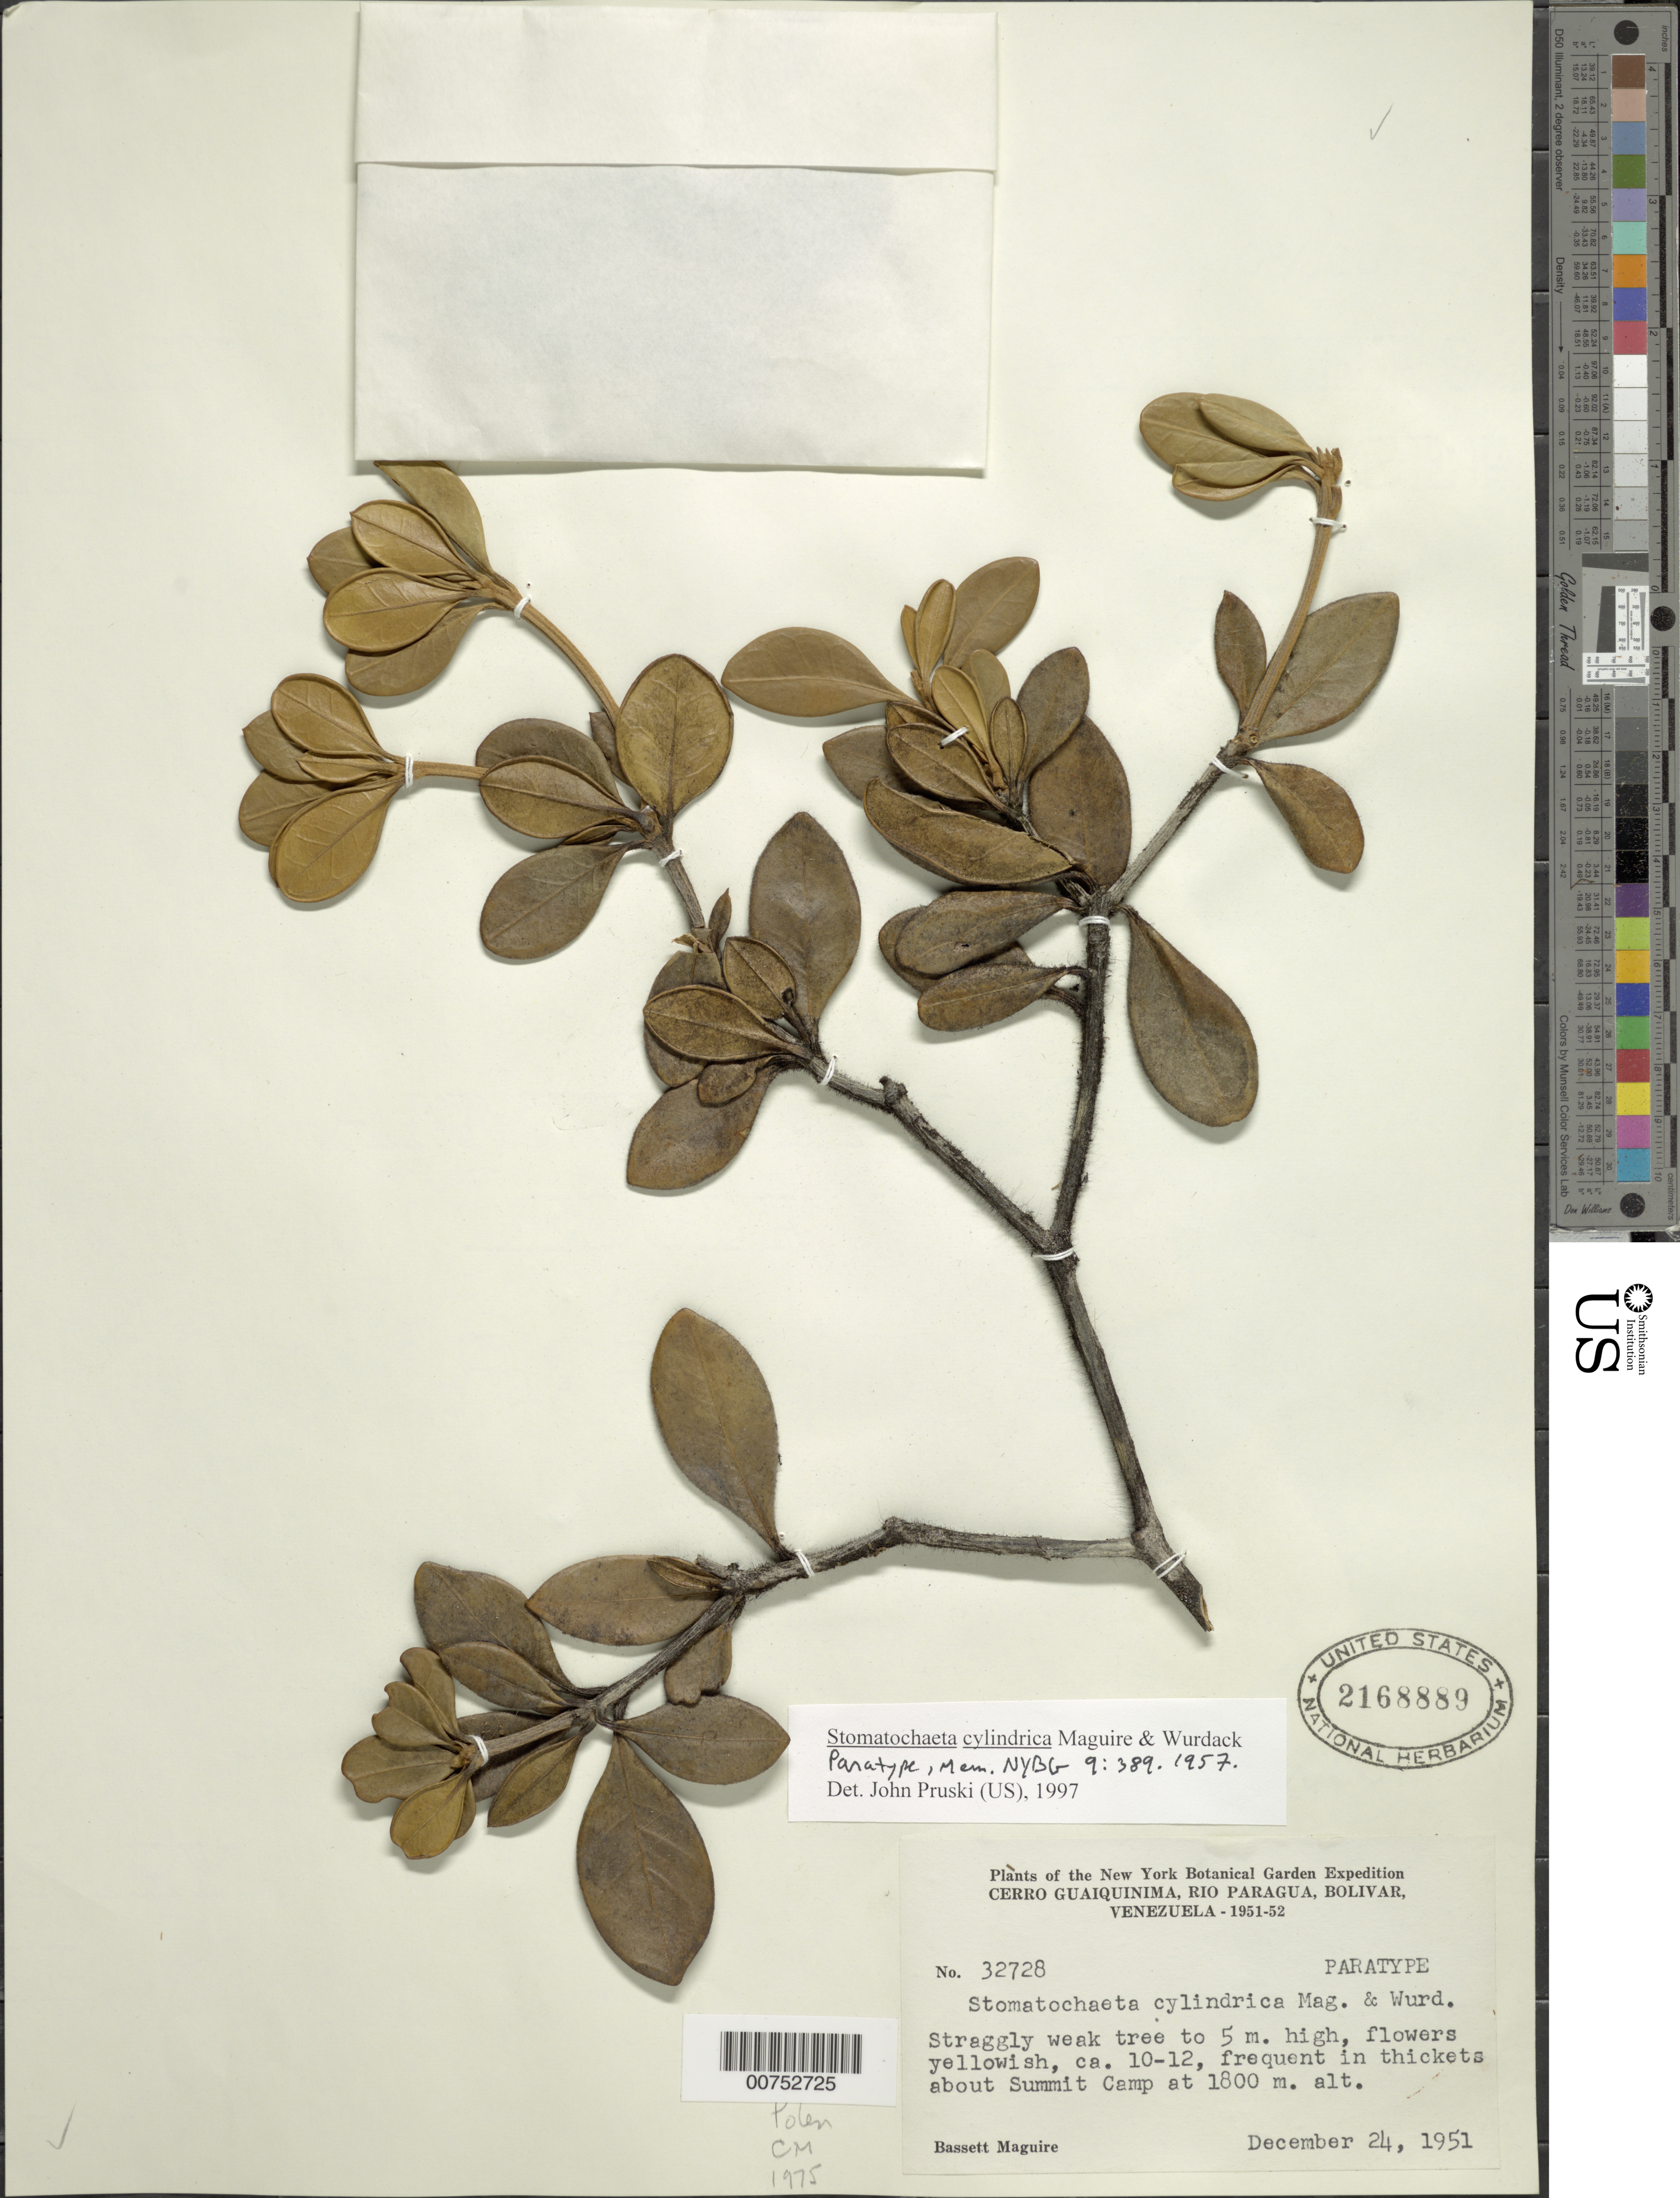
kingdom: Plantae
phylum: Tracheophyta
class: Magnoliopsida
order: Asterales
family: Asteraceae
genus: Stomatochaeta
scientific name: Stomatochaeta cylindrica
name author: Maguire & Wurdack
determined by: Pruski, J. F.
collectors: B. Maguire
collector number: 32728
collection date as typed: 24-Dec-51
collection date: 1951-12-24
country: Venezuela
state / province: Bolívar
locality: Cerro Guaiquinima, Río Paragua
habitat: Thickets about summit camp.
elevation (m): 1800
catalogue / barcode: US 2168889